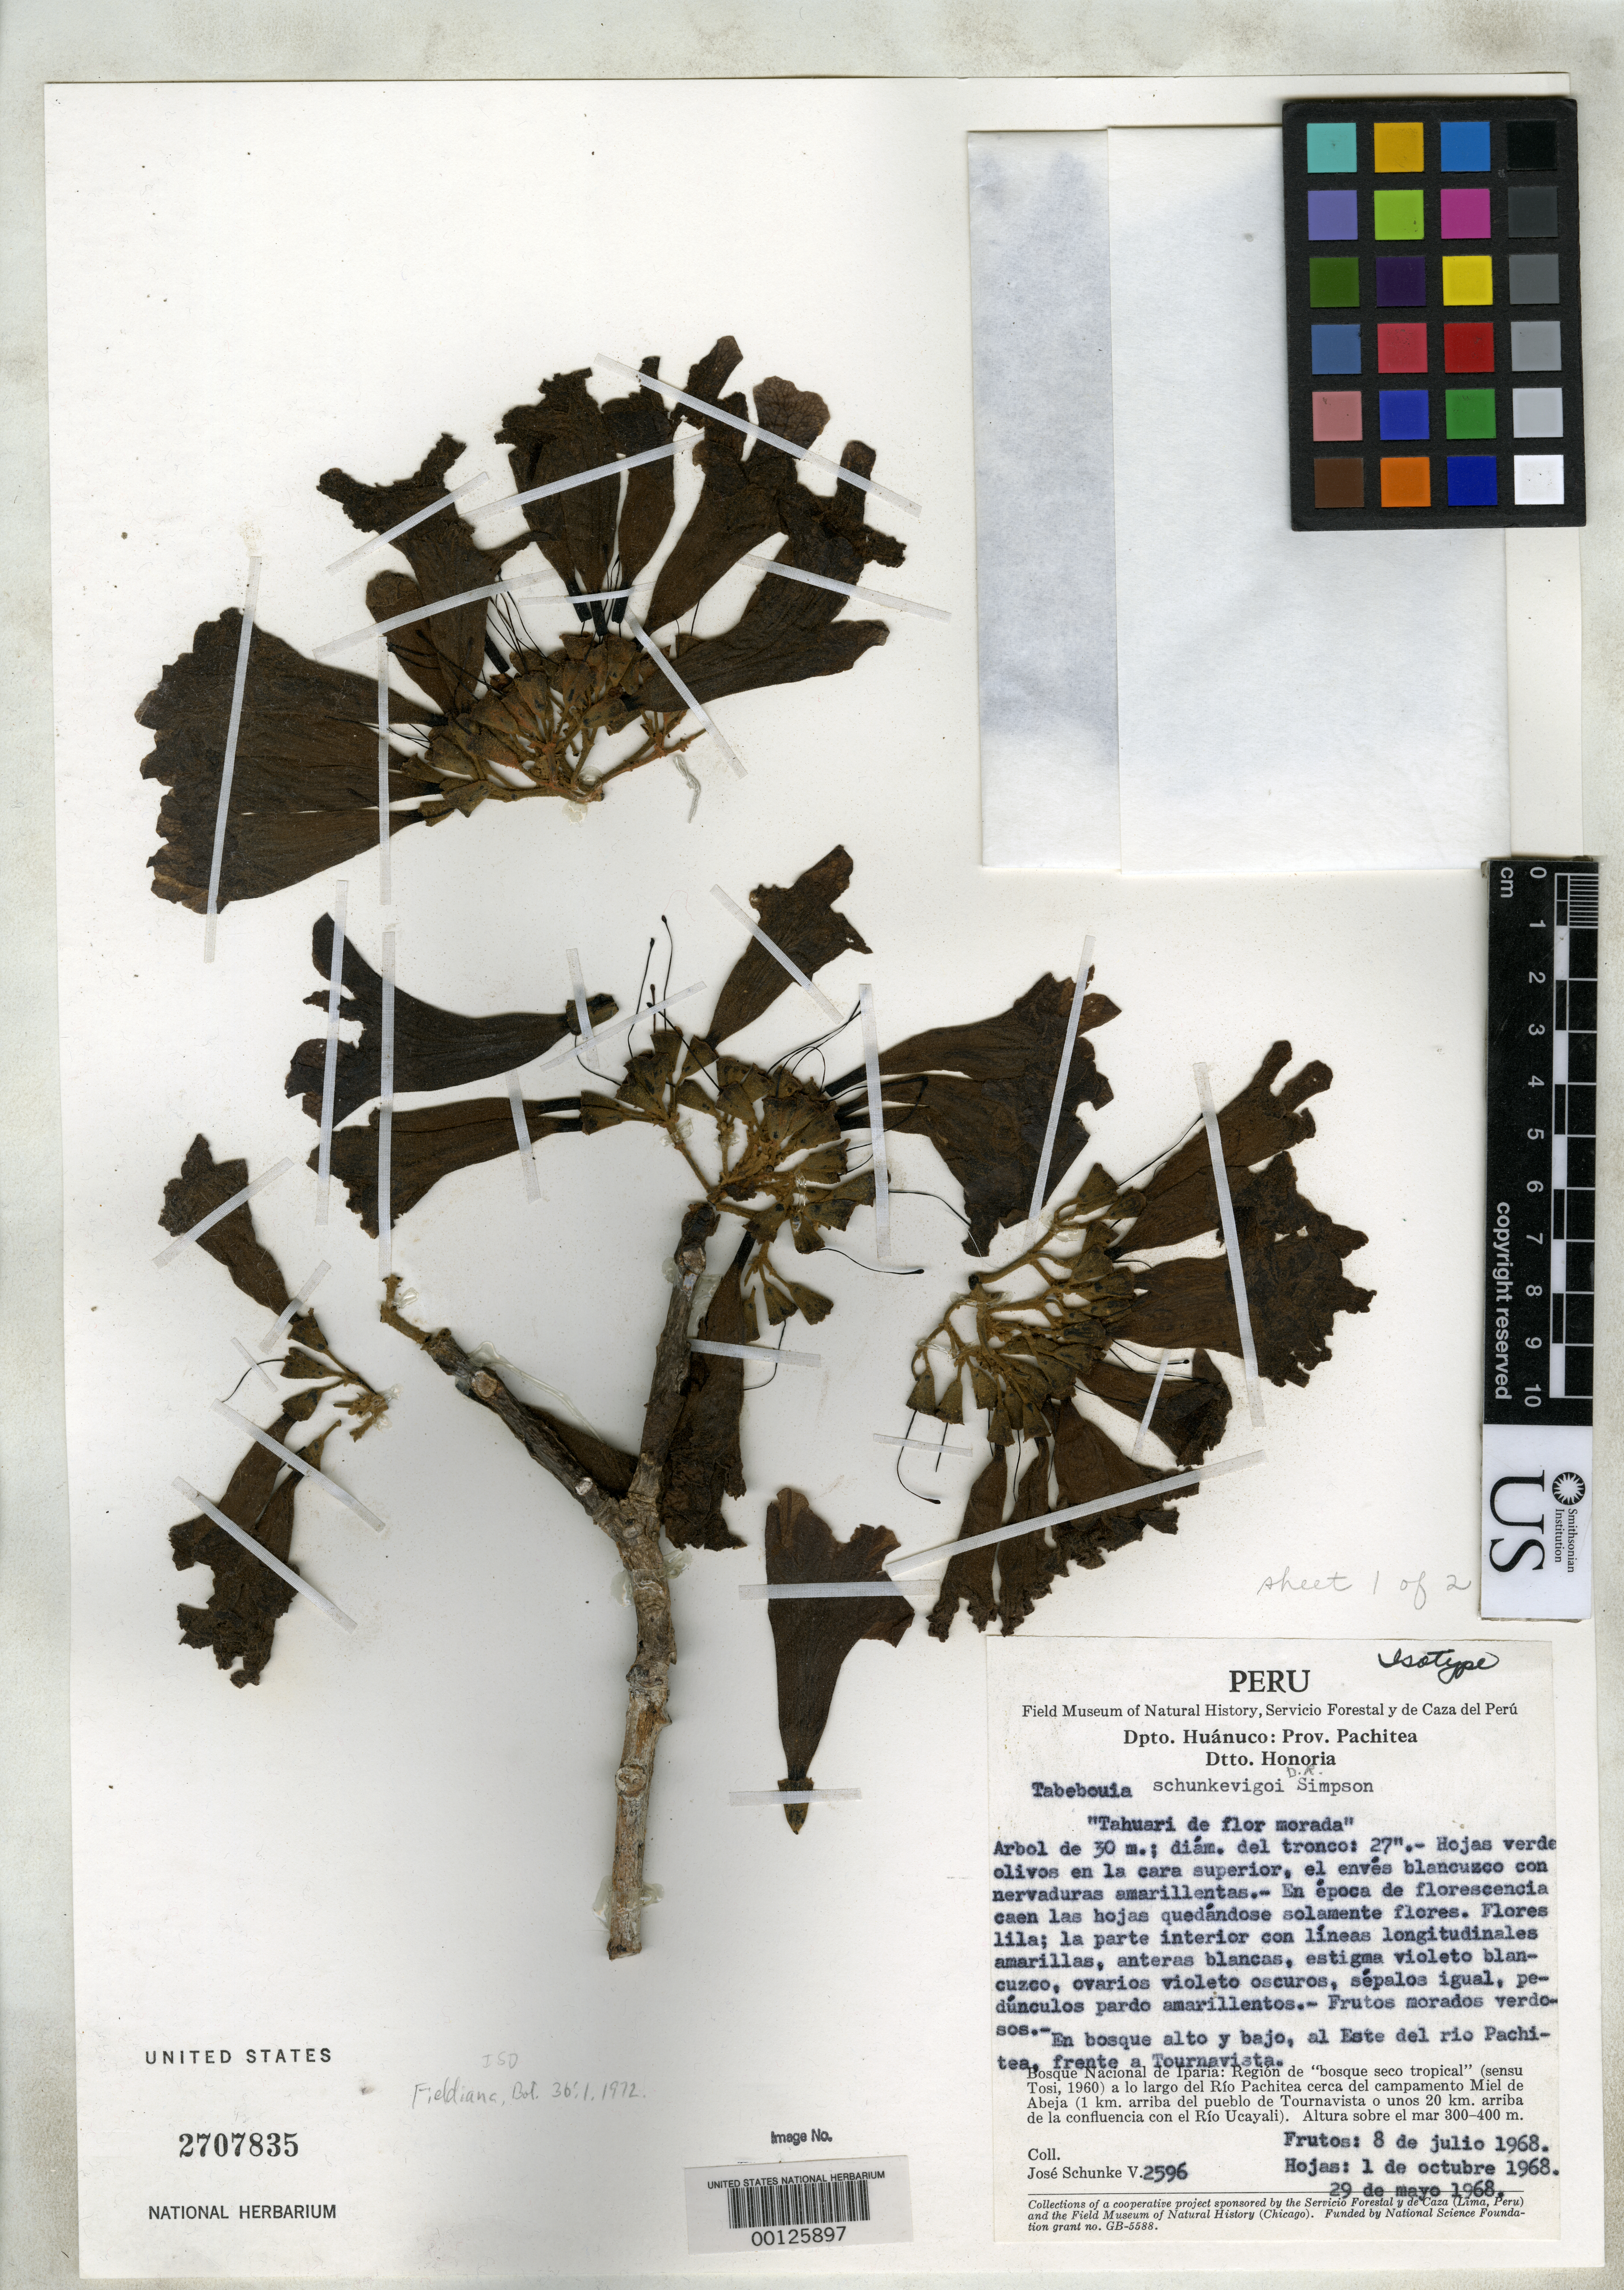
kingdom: Plantae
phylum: Tracheophyta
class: Magnoliopsida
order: Lamiales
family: Bignoniaceae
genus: Tabebuia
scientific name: Tabebuia schunkevigoi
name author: D.R. Simpson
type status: Syntype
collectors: J. M. Schunke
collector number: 2596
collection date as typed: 01 Oct 1968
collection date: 1968-10-01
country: Peru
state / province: Huánuco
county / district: Pachitea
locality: Near Touravista, east of Rio Pachitea.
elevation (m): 300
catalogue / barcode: US 2707835